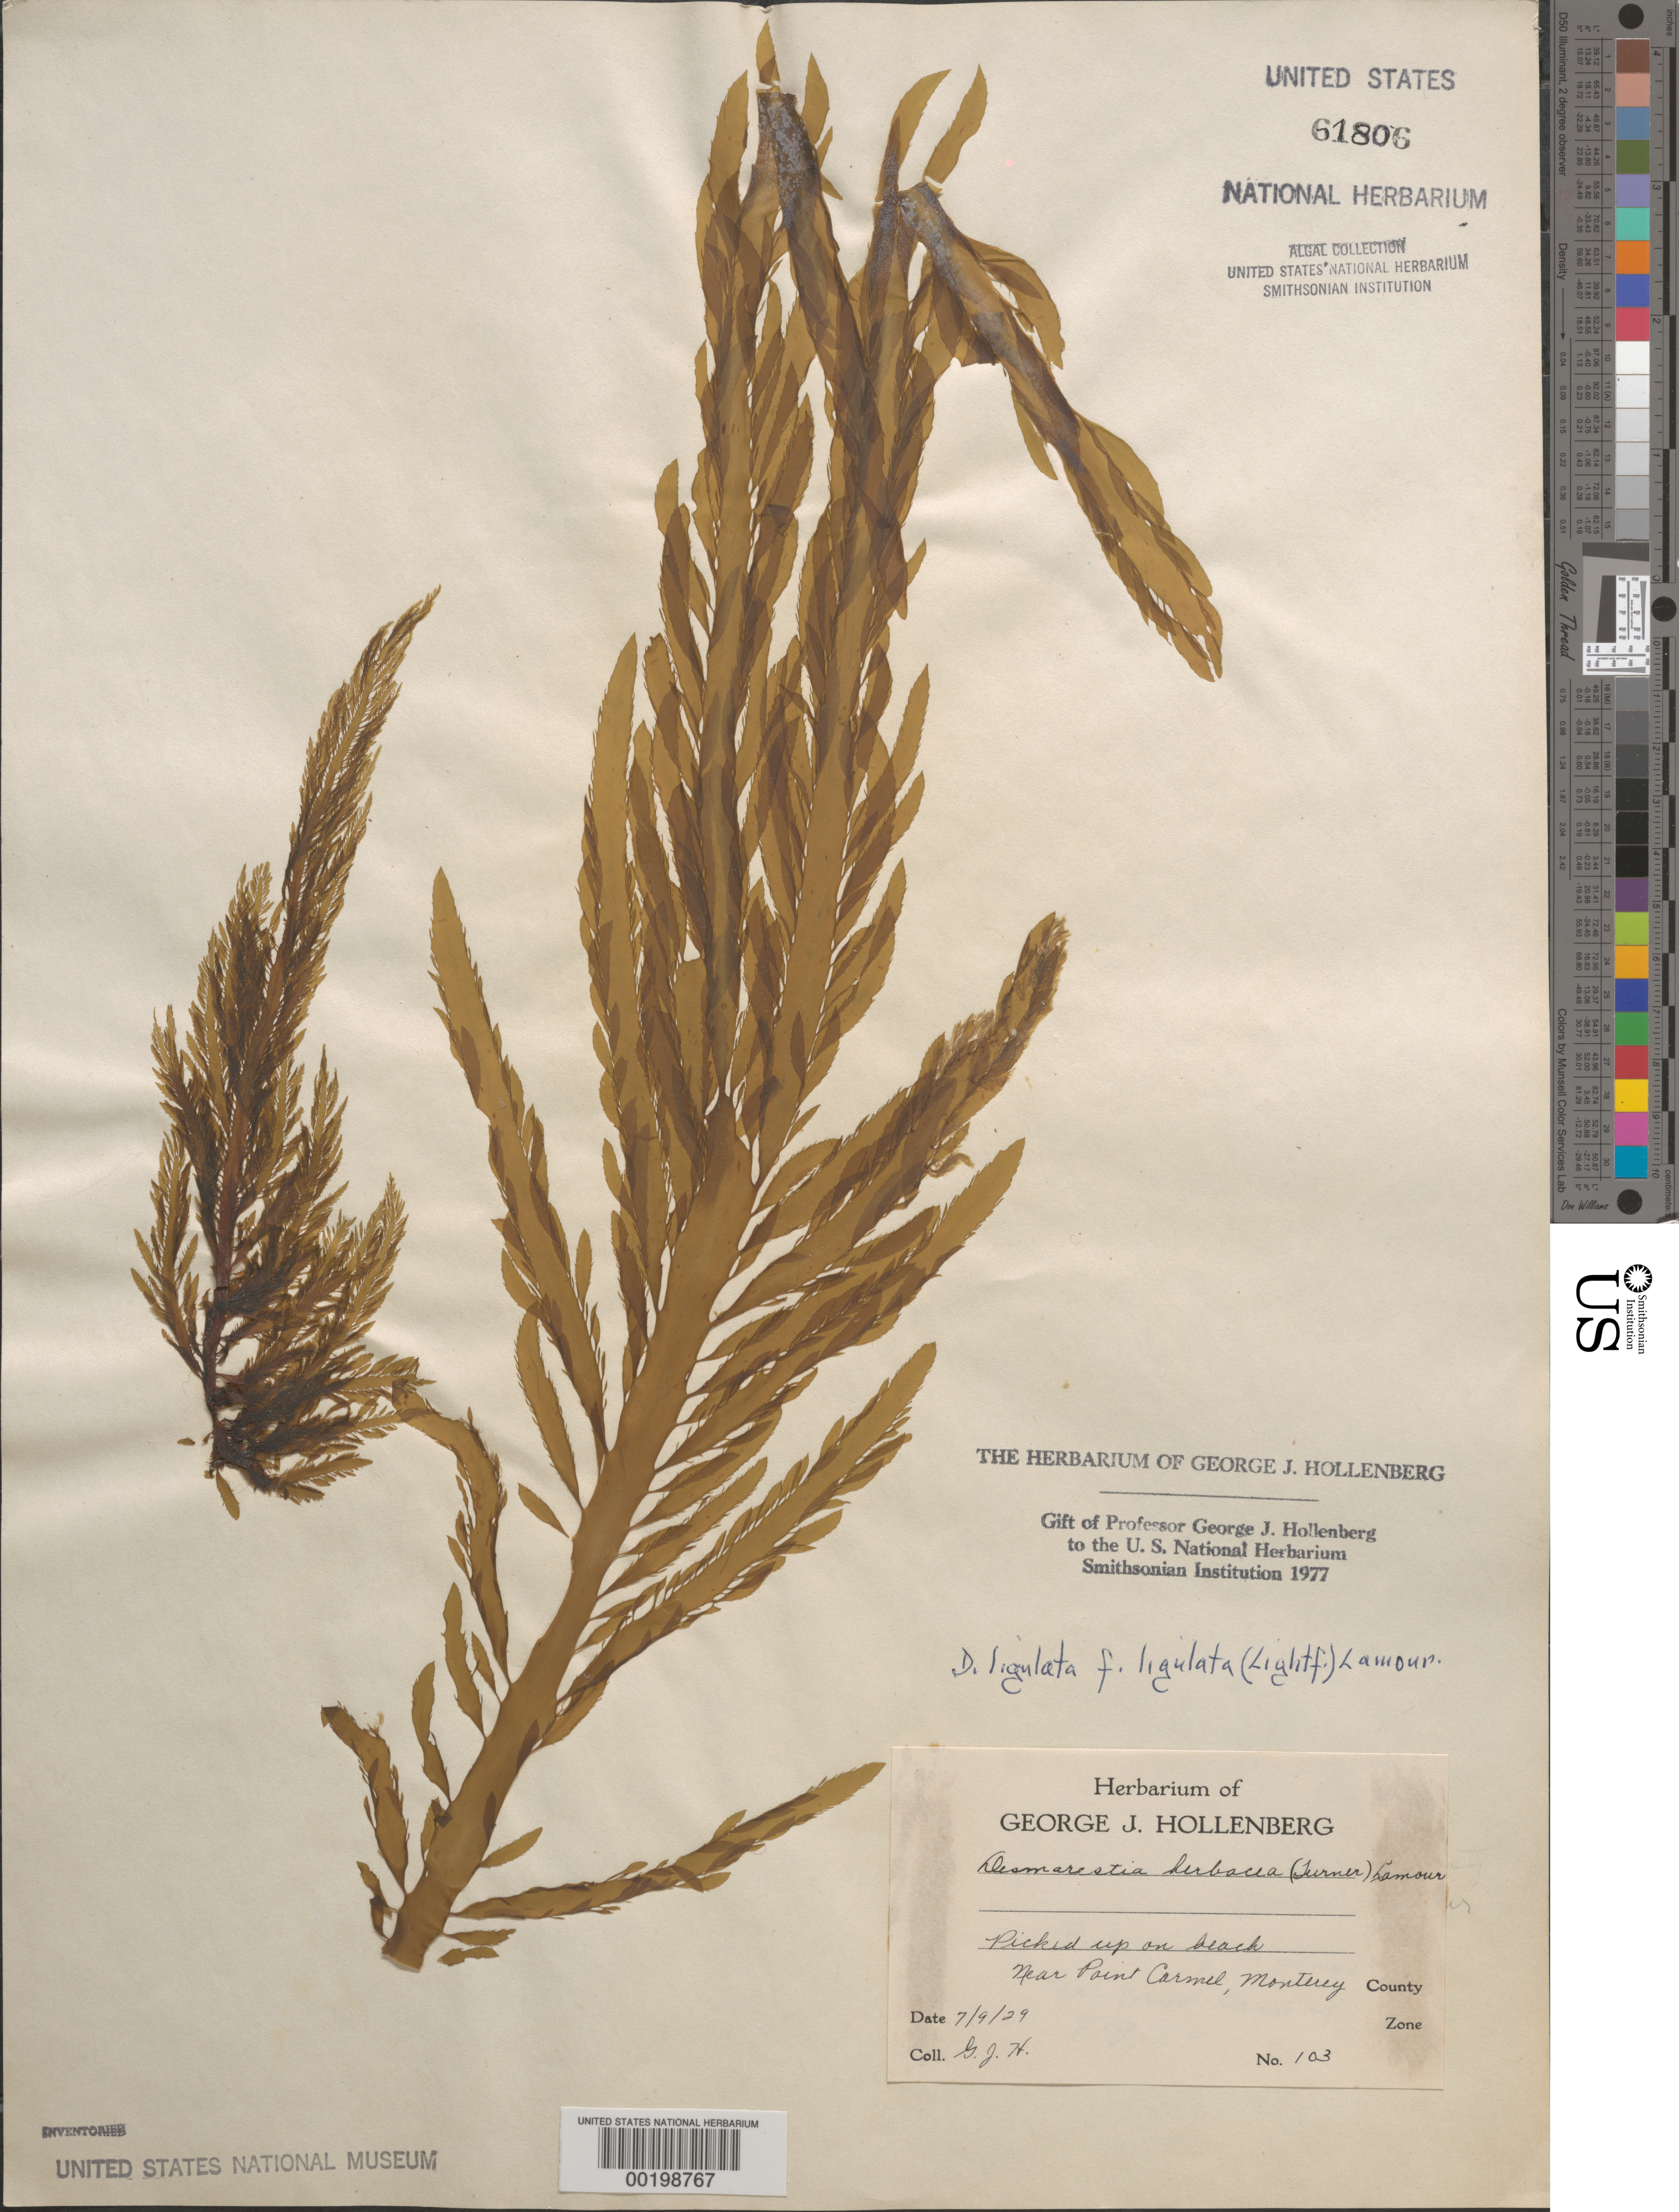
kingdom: Chromista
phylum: Ochrophyta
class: Phaeophyceae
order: Desmarestiales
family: Desmarestiaceae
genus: Desmarestia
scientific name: Desmarestia ligulata f. ligulata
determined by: Hollenberg, George J.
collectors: G. Hollenberg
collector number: GJH 103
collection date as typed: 09 Jul 1929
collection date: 1929-07-09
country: United States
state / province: California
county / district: Monterey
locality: Near Point Carmel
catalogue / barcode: US 61806